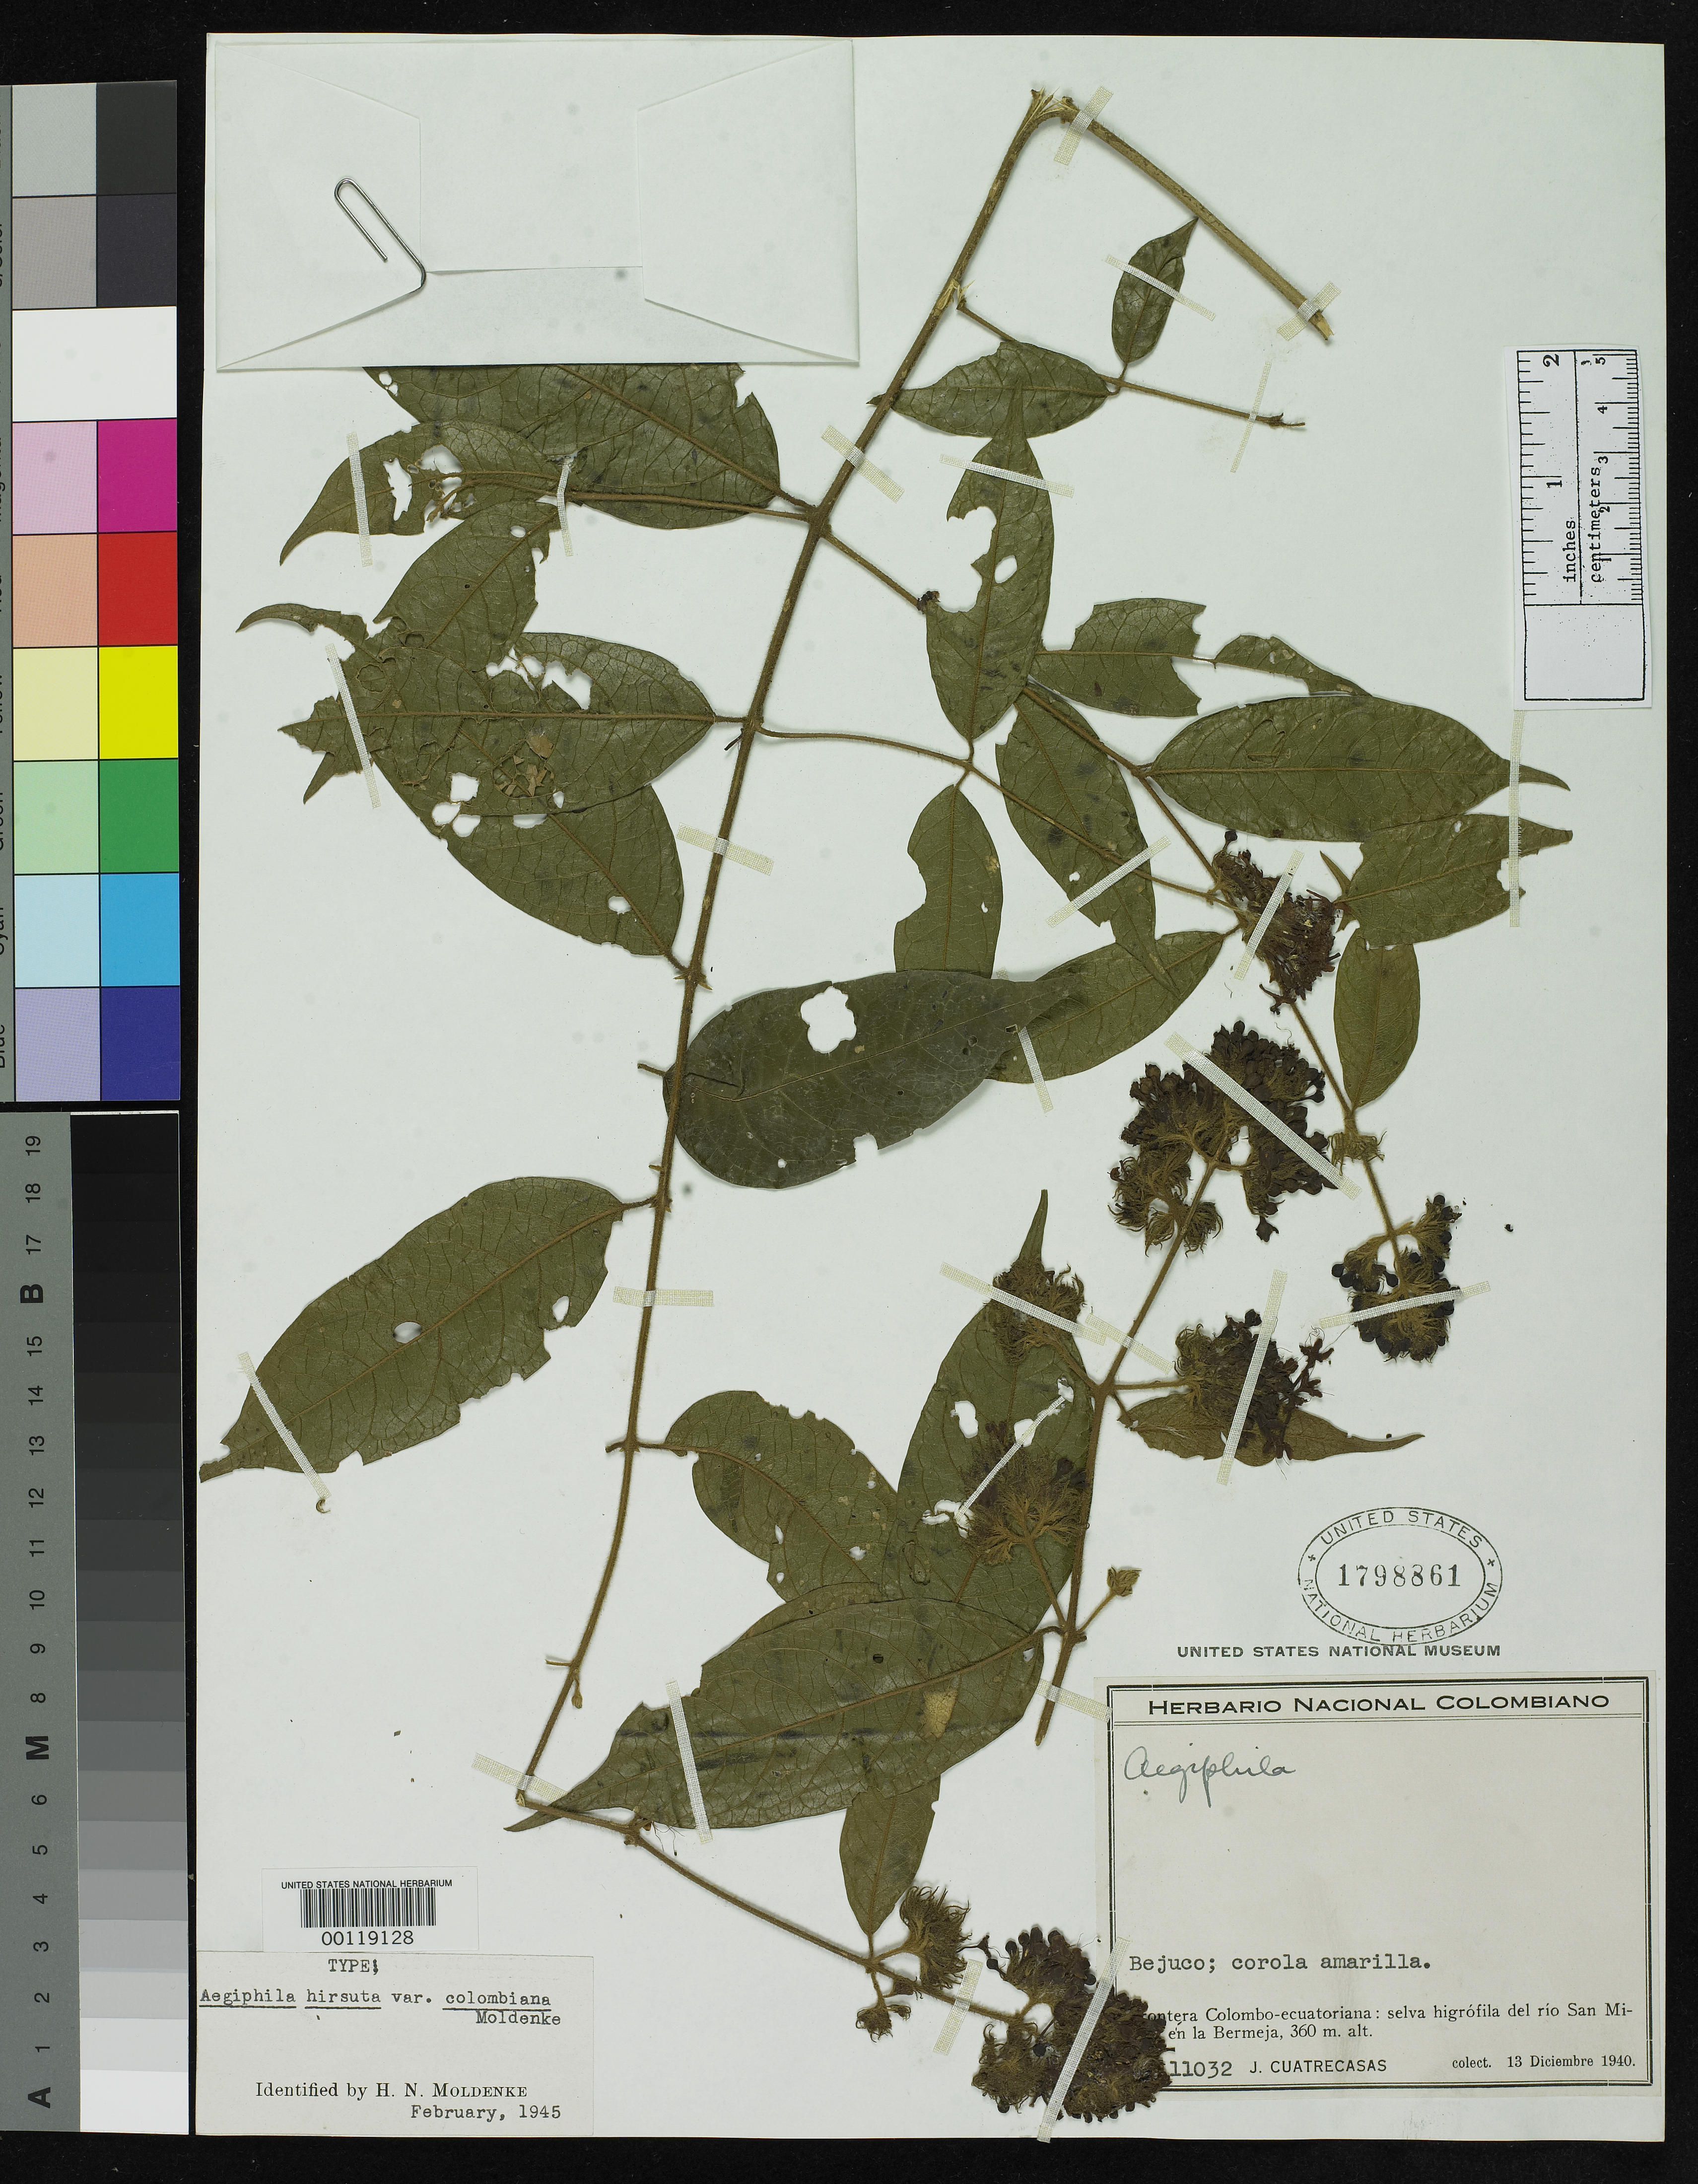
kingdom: Plantae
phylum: Tracheophyta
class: Magnoliopsida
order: Lamiales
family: Lamiaceae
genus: Aegiphila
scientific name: Aegiphila hirsuta var. colombiana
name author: Moldenke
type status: Holotype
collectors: J. Cuatrecasas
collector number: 11032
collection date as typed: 13 Dec 1940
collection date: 1940-12-13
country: Colombia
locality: Contera Colomba-Ecuadoriana, selva Higrofila del Rio Sal Miguel en La Bermeja.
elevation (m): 360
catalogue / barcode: US 1798861